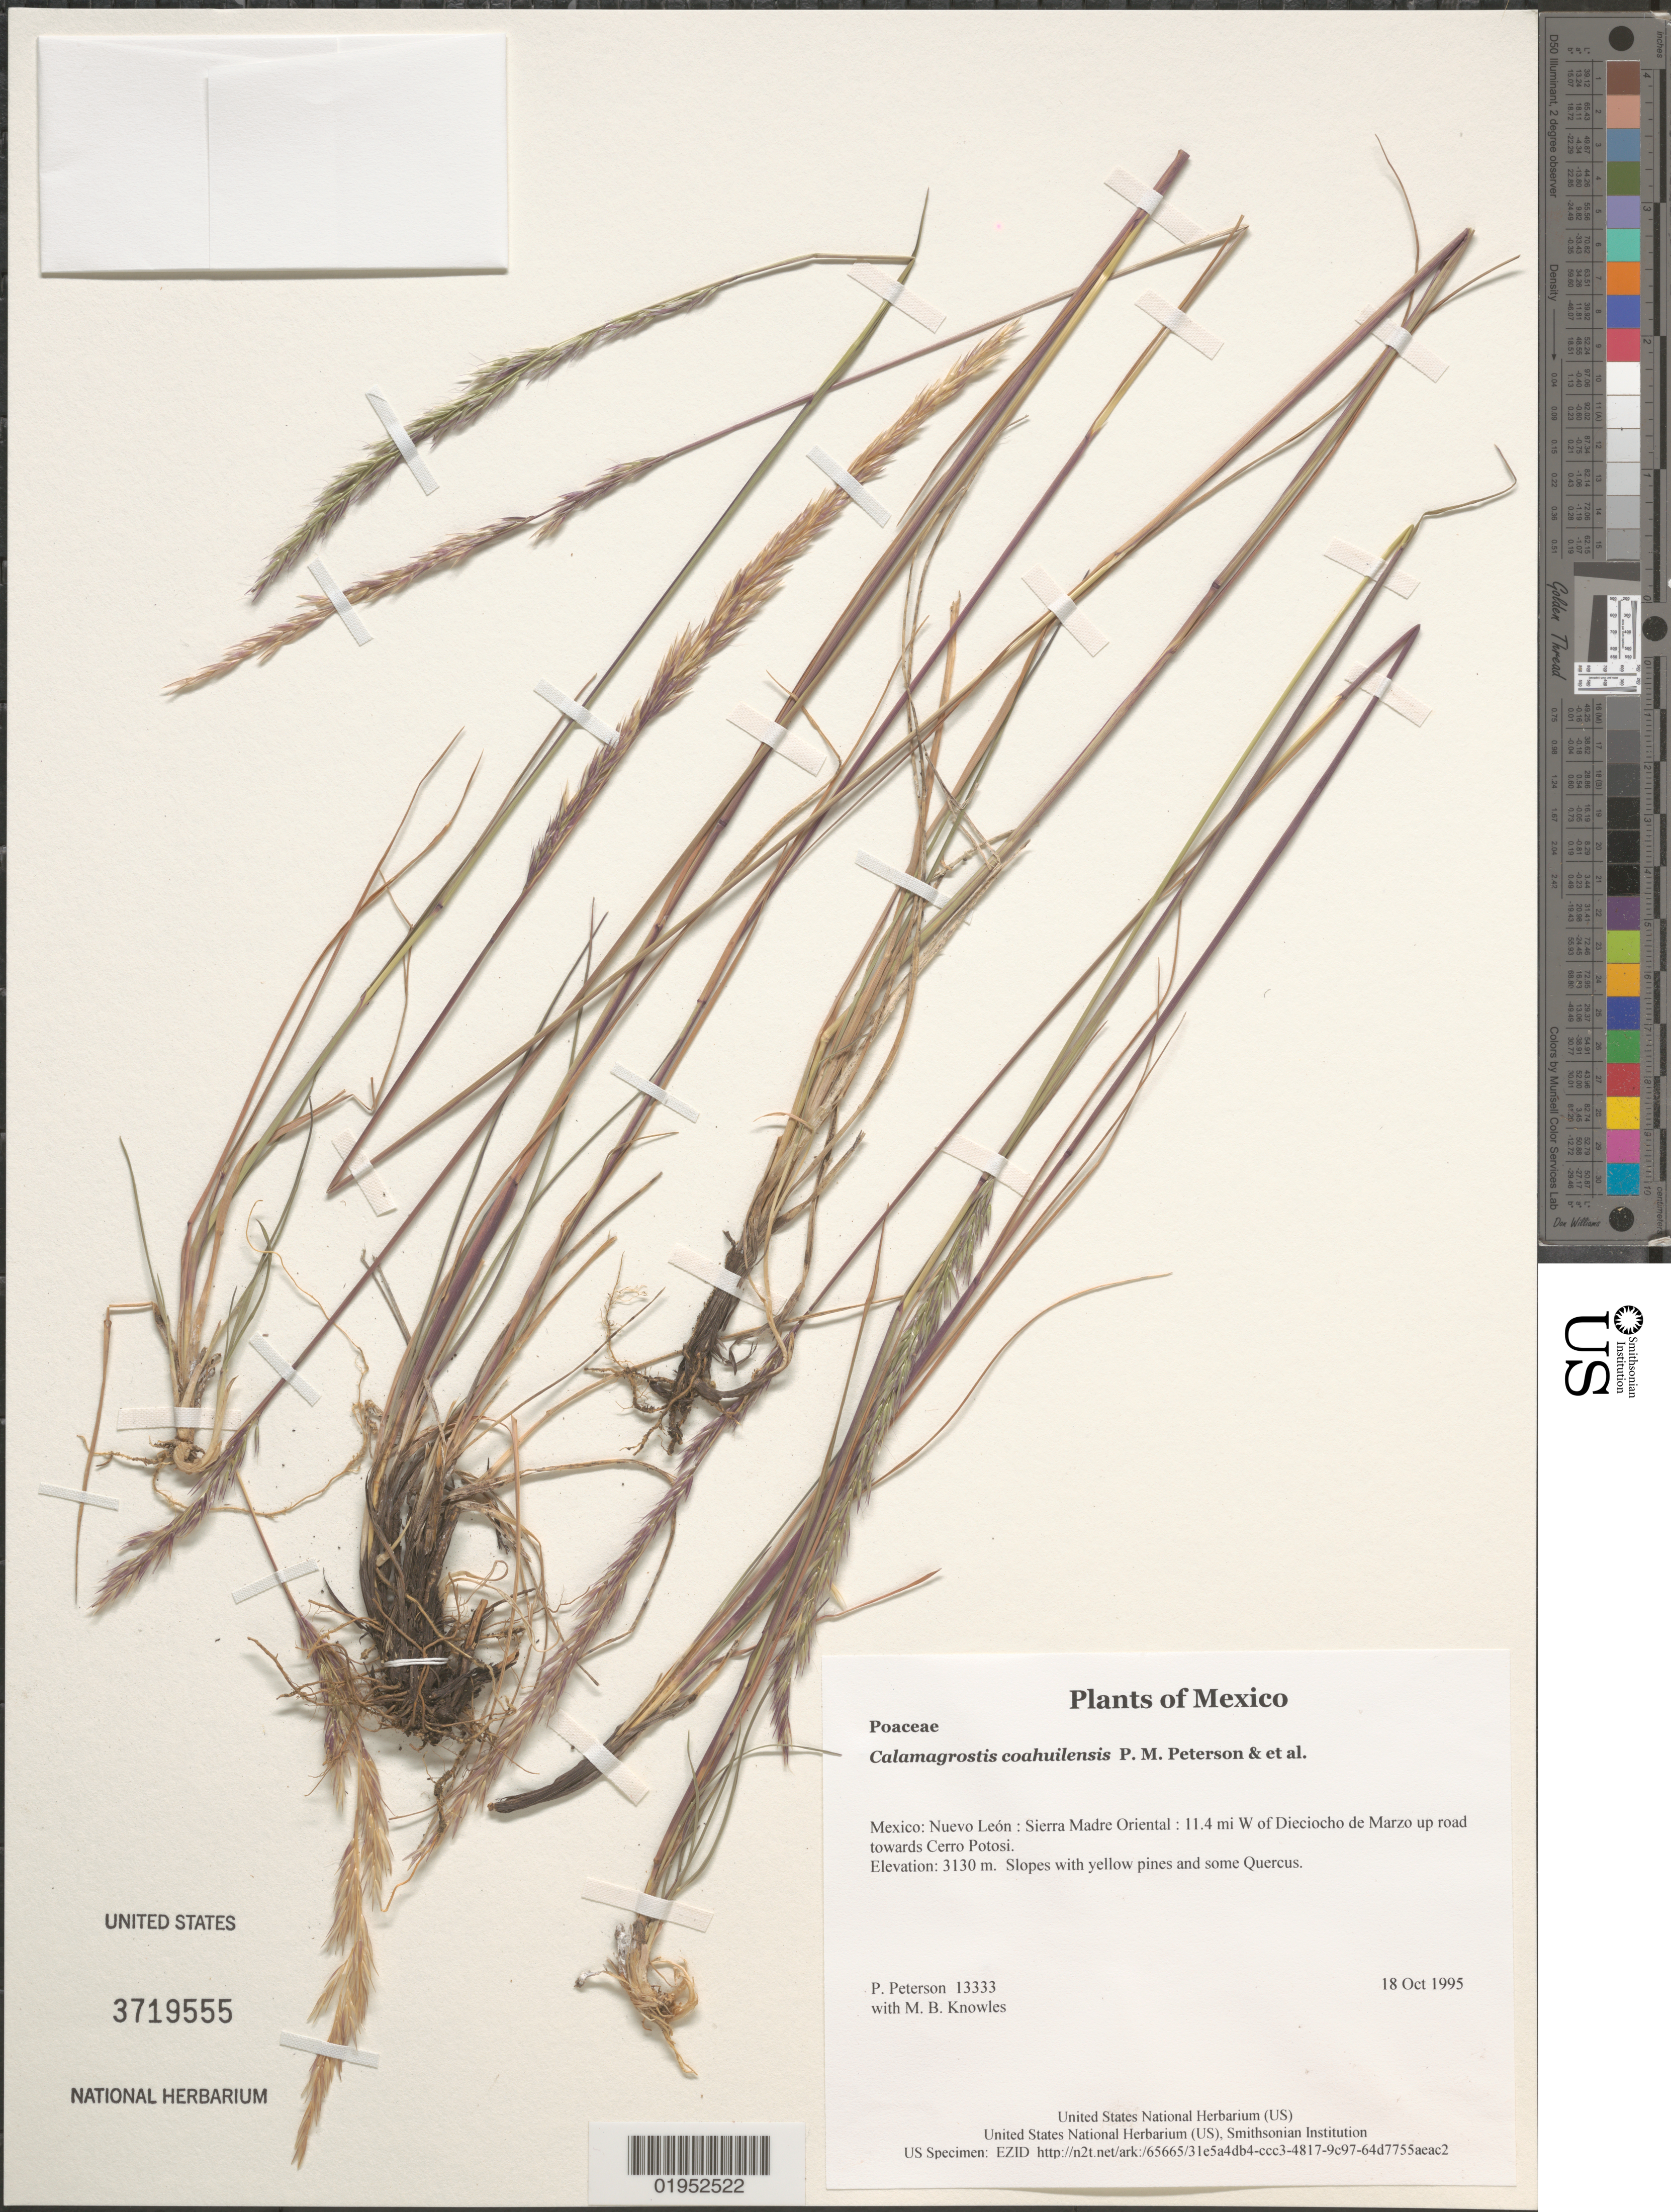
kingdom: Plantae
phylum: Tracheophyta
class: Liliopsida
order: Poales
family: Poaceae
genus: Calamagrostis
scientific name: Calamagrostis coahuilensis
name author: P.M. Peterson & et al.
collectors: P. M. Peterson & M. B. Knowles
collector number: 13333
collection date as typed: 18 Oct 1995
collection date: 1995-10-18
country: Mexico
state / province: Nuevo León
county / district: Sierra Madre Oriental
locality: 11.4 mi W of Dieciocho de Marzo up road towards Cerro Potosi.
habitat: Slopes with yellow pines and some Quercus.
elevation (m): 3130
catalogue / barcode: US 3719555